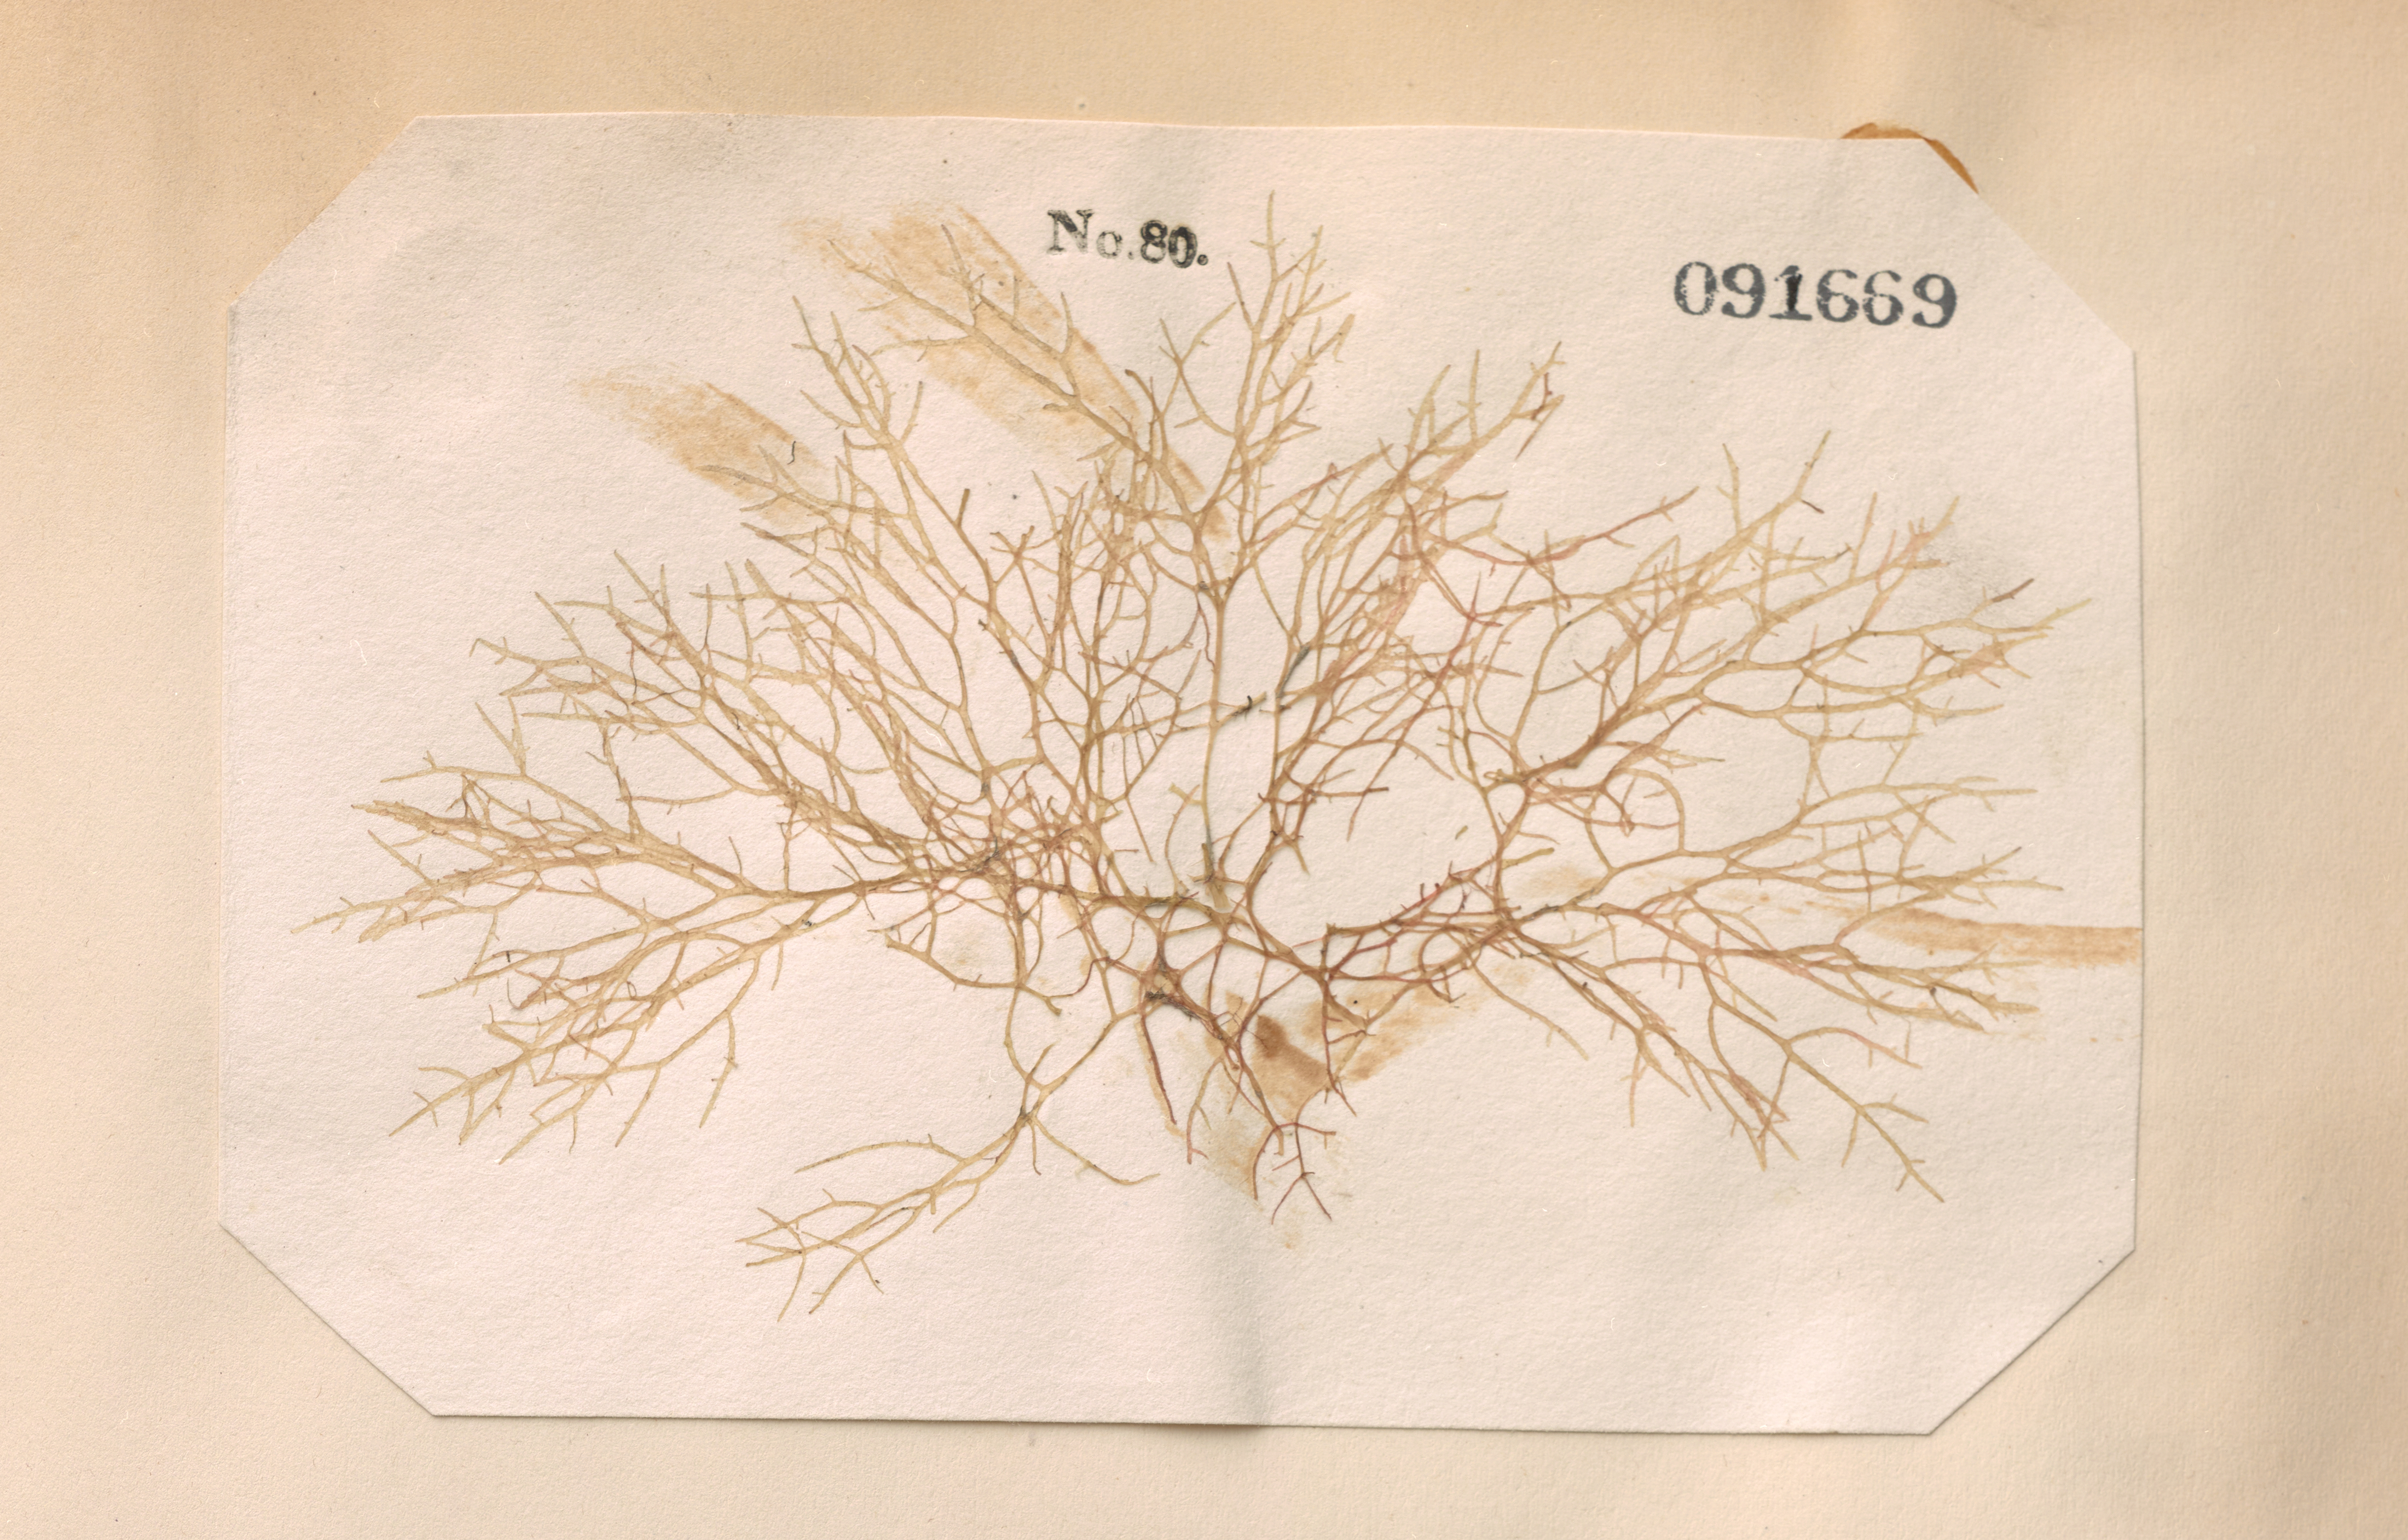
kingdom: Plantae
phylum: Rhodophyta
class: Florideophyceae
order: Rhodymeniales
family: Champiaceae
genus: Champia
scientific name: Champia parvula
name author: (C. Agardh) Harv.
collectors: C. Durant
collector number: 80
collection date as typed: Sum 1850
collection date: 1850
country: United States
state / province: New York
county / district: Richmond County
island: Staten Island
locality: Hurlgate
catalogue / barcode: US 91669